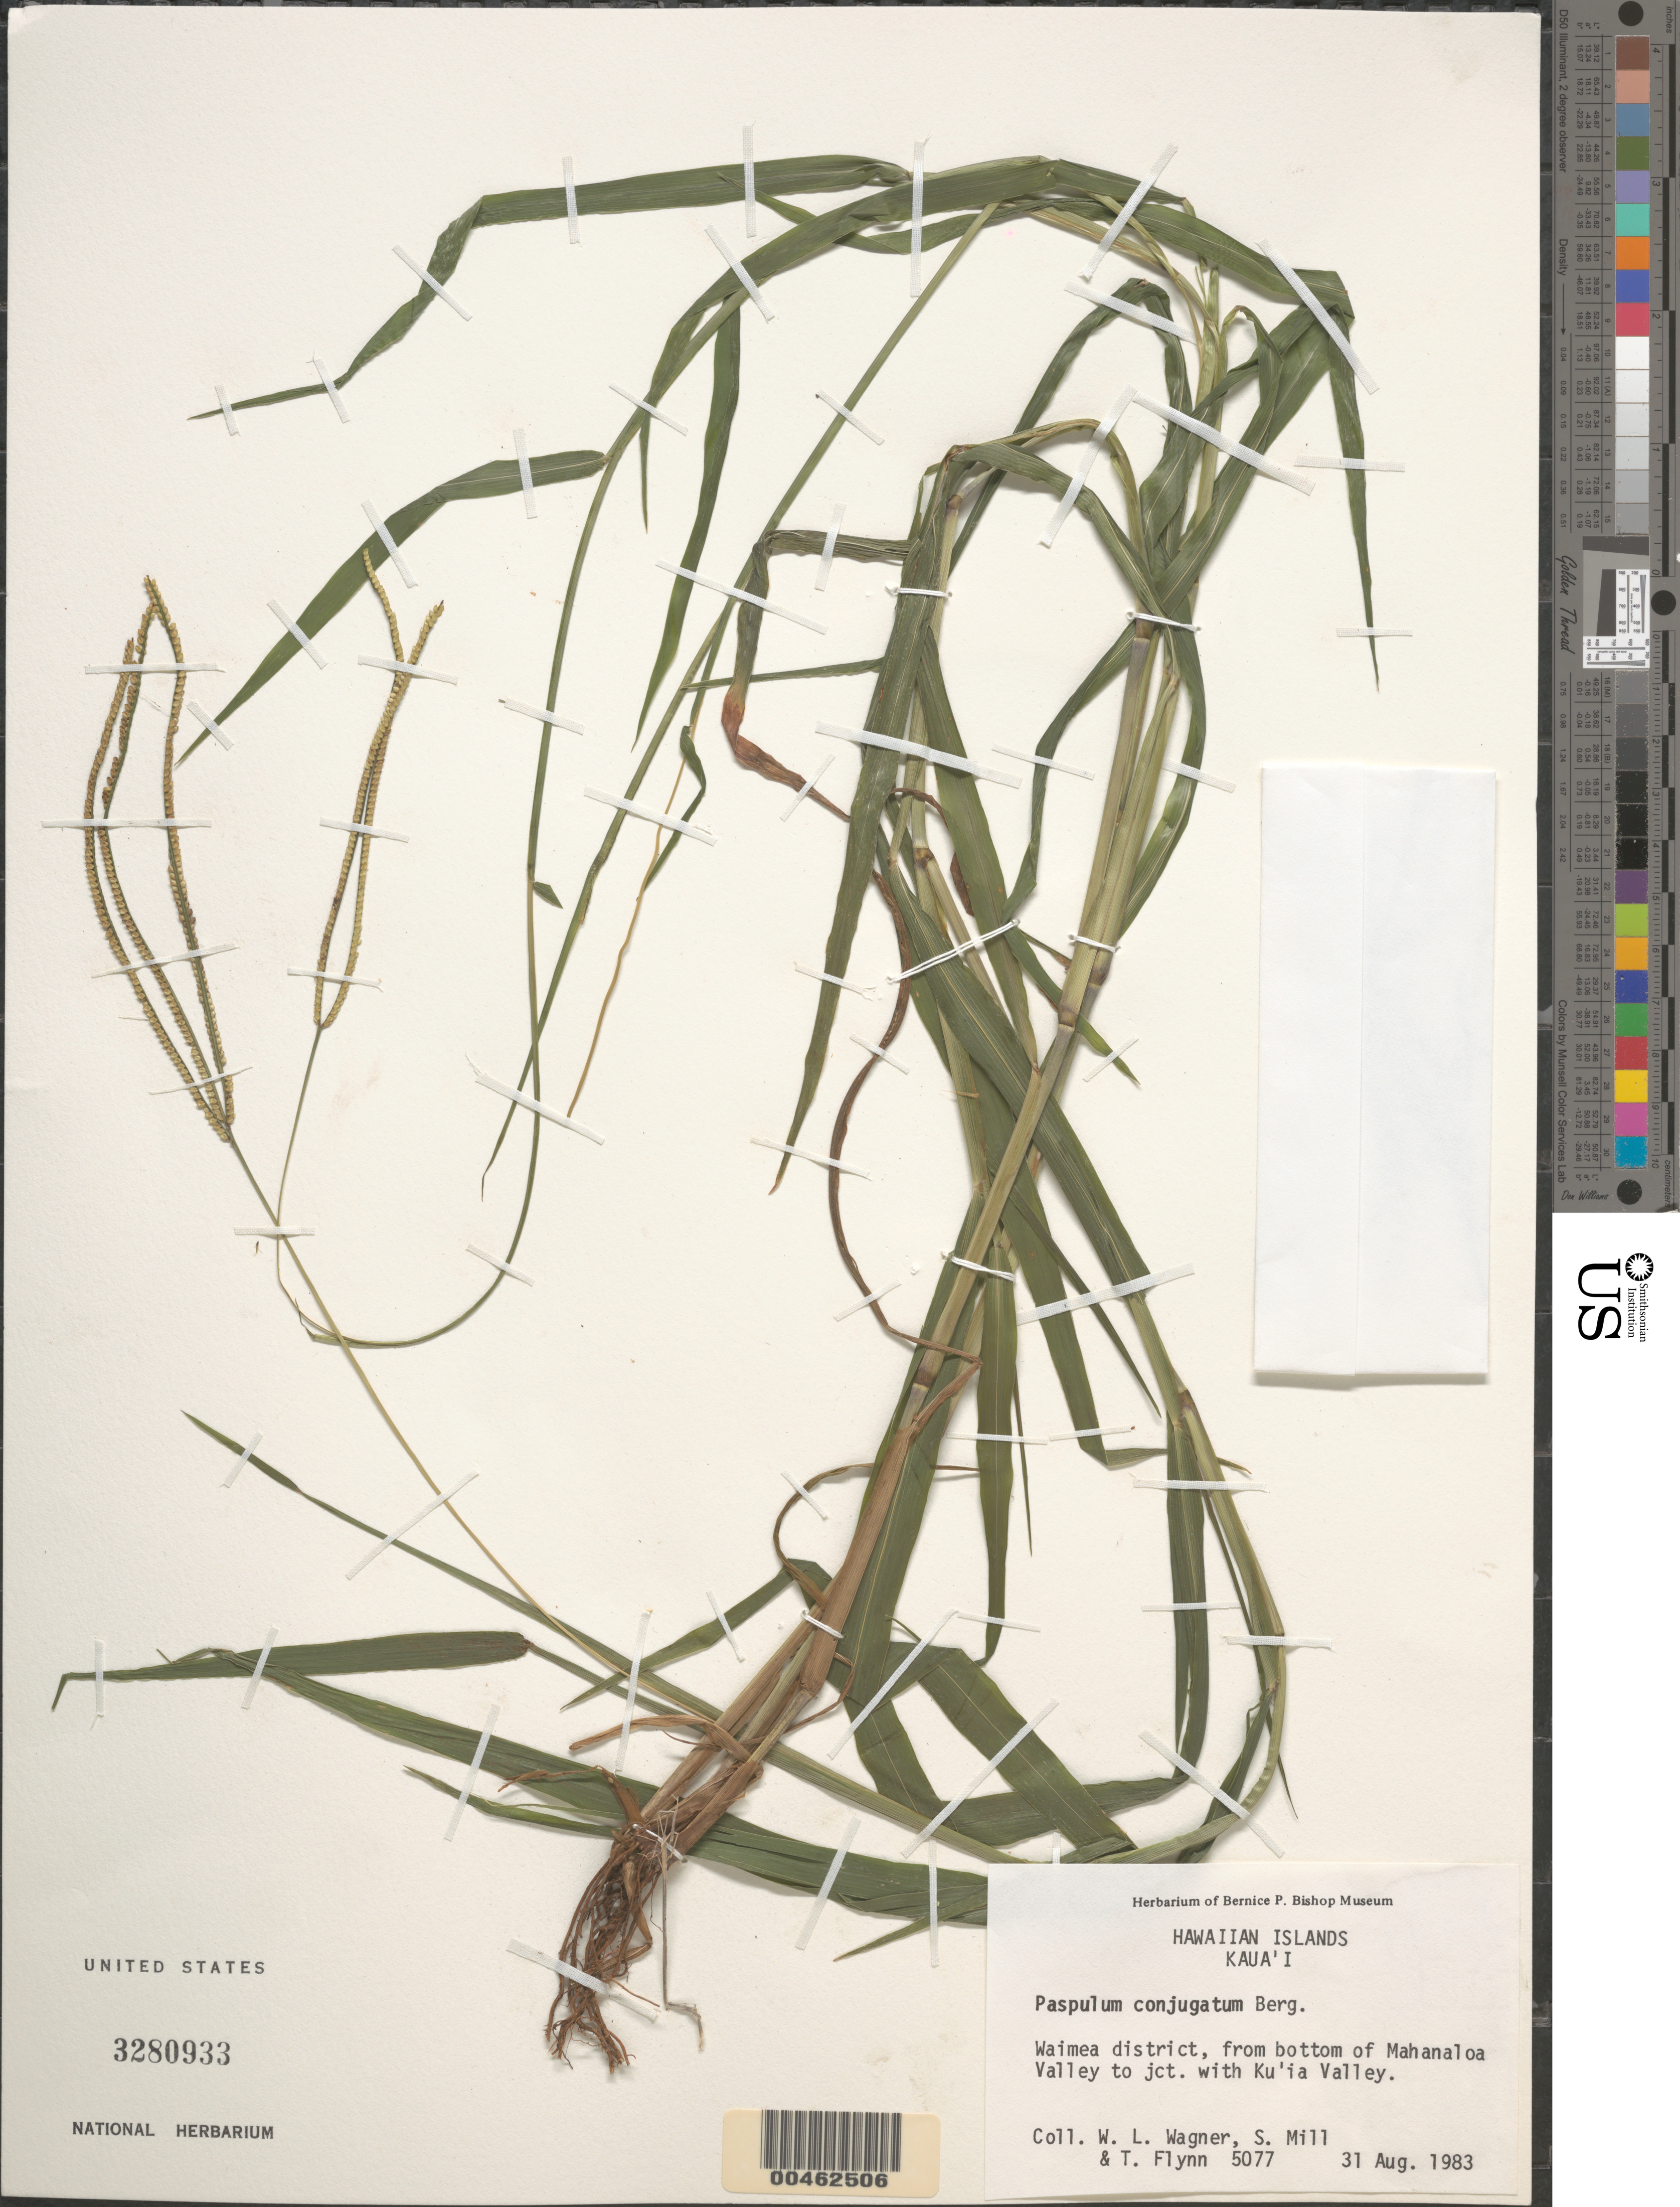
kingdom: Plantae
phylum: Tracheophyta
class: Liliopsida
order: Poales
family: Poaceae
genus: Paspalum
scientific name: Paspalum conjugatum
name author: P.J. Bergius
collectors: W. L. Wagner, S. W. Miller & T. W. Flynn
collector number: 5077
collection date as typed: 31 Aug 1983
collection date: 1983-08-31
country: United States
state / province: Hawaii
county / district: Kauai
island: Kaua'i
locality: Waimea district, from bottom of Mahanaloa Valley to jct. with Ku'ia Valley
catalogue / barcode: US 3280933